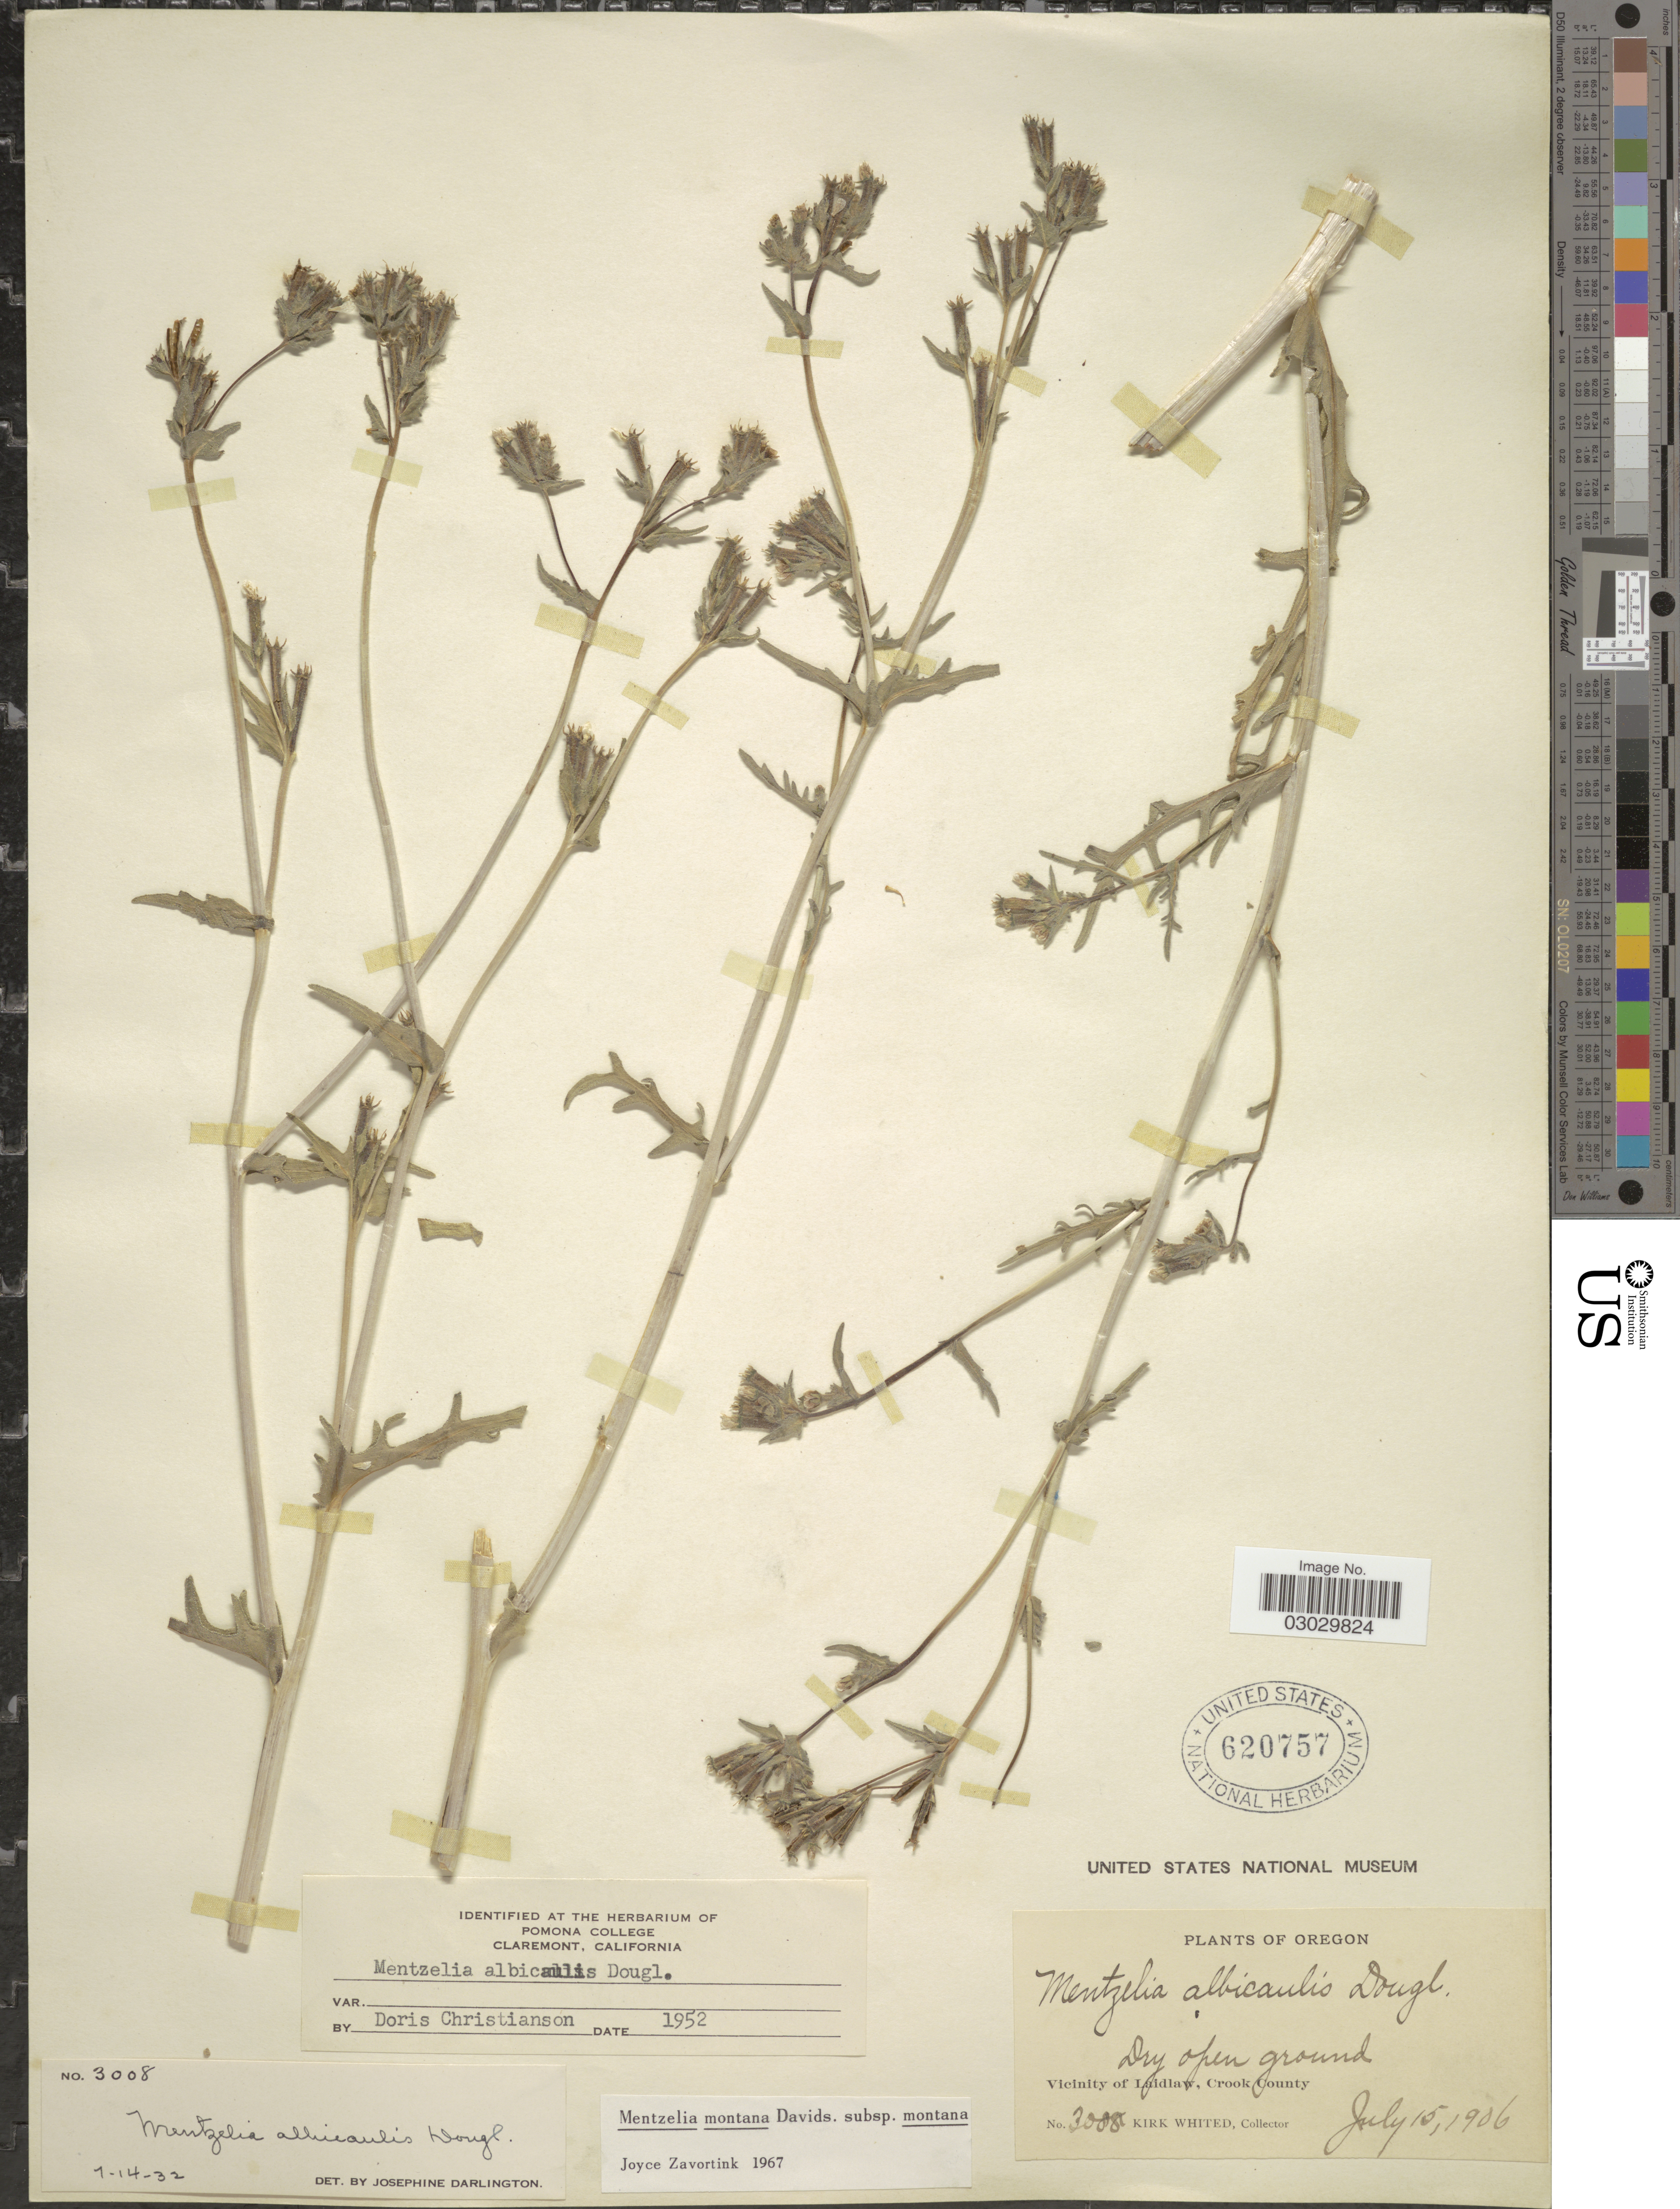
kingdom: Plantae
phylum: Tracheophyta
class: Magnoliopsida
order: Cornales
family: Loasaceae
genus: Mentzelia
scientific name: Mentzelia montana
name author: (Davidson) Davidson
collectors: K. Whited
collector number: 3088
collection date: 1906-07-15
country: United States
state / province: Oregon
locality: Vicinity of Laidlaw, Crook County.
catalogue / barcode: US 620757